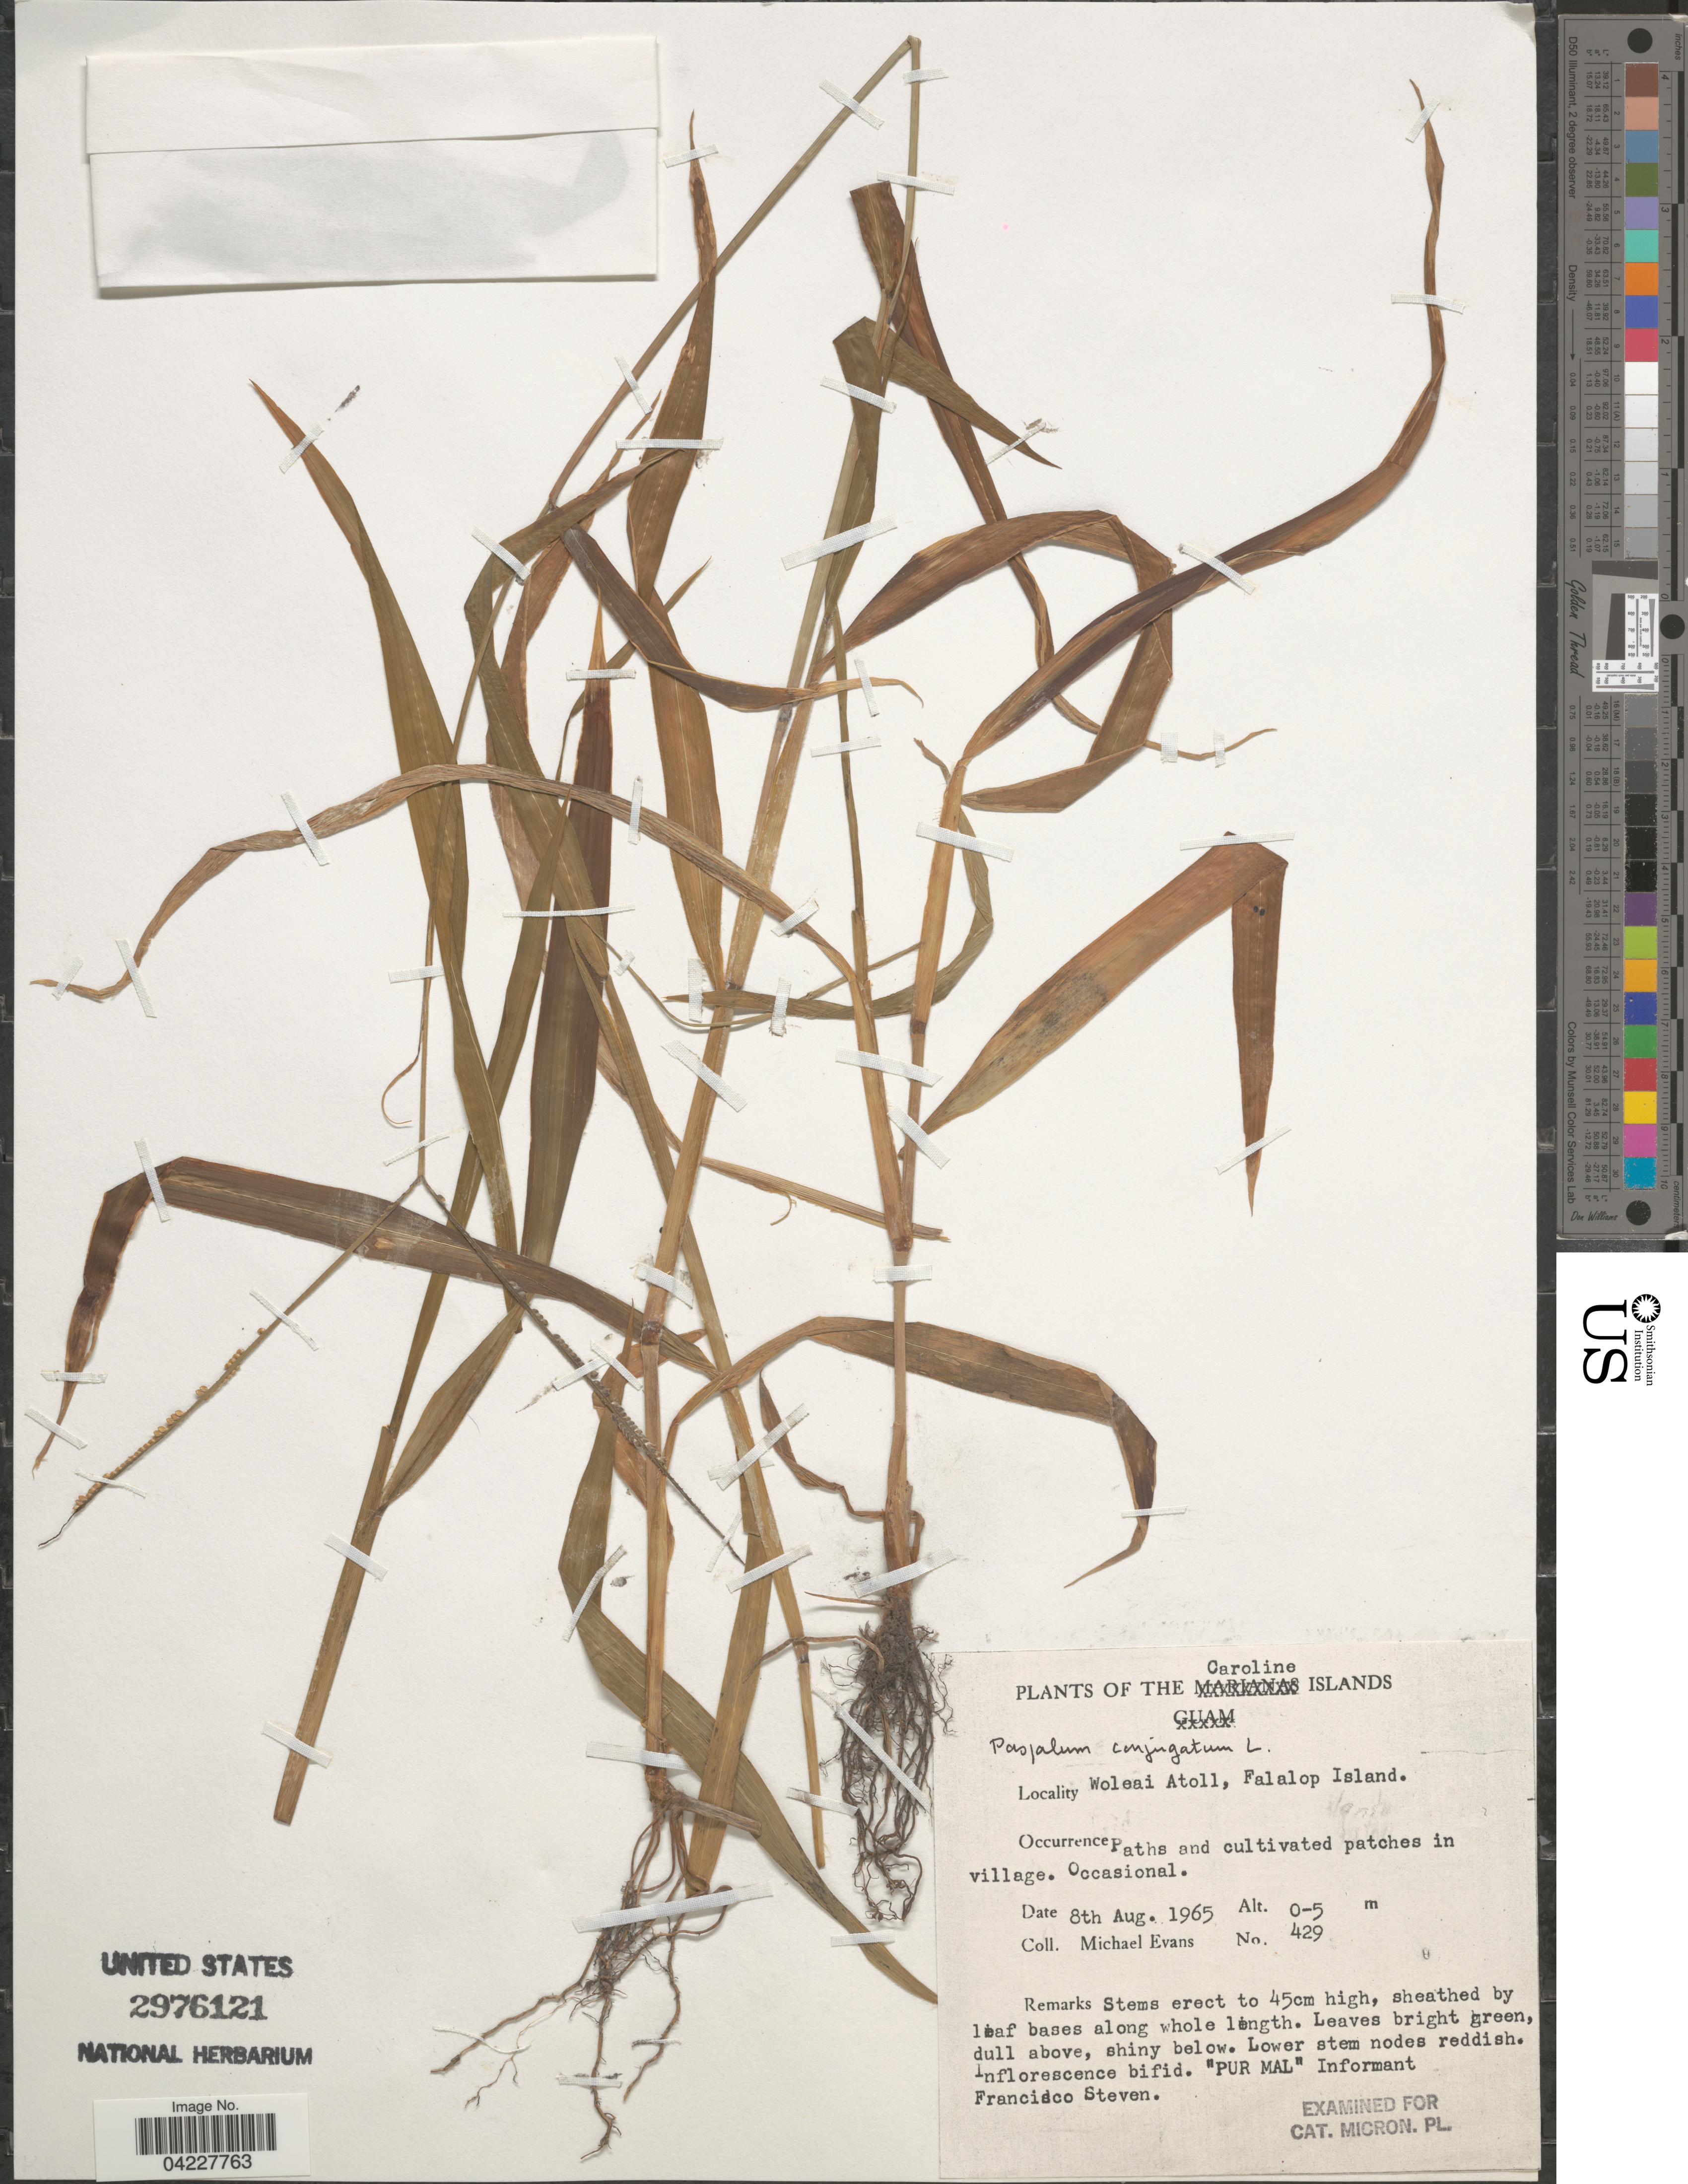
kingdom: Plantae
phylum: Tracheophyta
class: Liliopsida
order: Poales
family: Poaceae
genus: Paspalum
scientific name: Paspalum conjugatum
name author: P.J. Bergius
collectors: M. Evans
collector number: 429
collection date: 1965-08-08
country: Micronesia, Federated States of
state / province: Yap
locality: The Caroline Islands. Woleai Atoll, Falalop Island. Paths and cultivated patches in village.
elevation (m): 0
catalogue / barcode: US 2976121